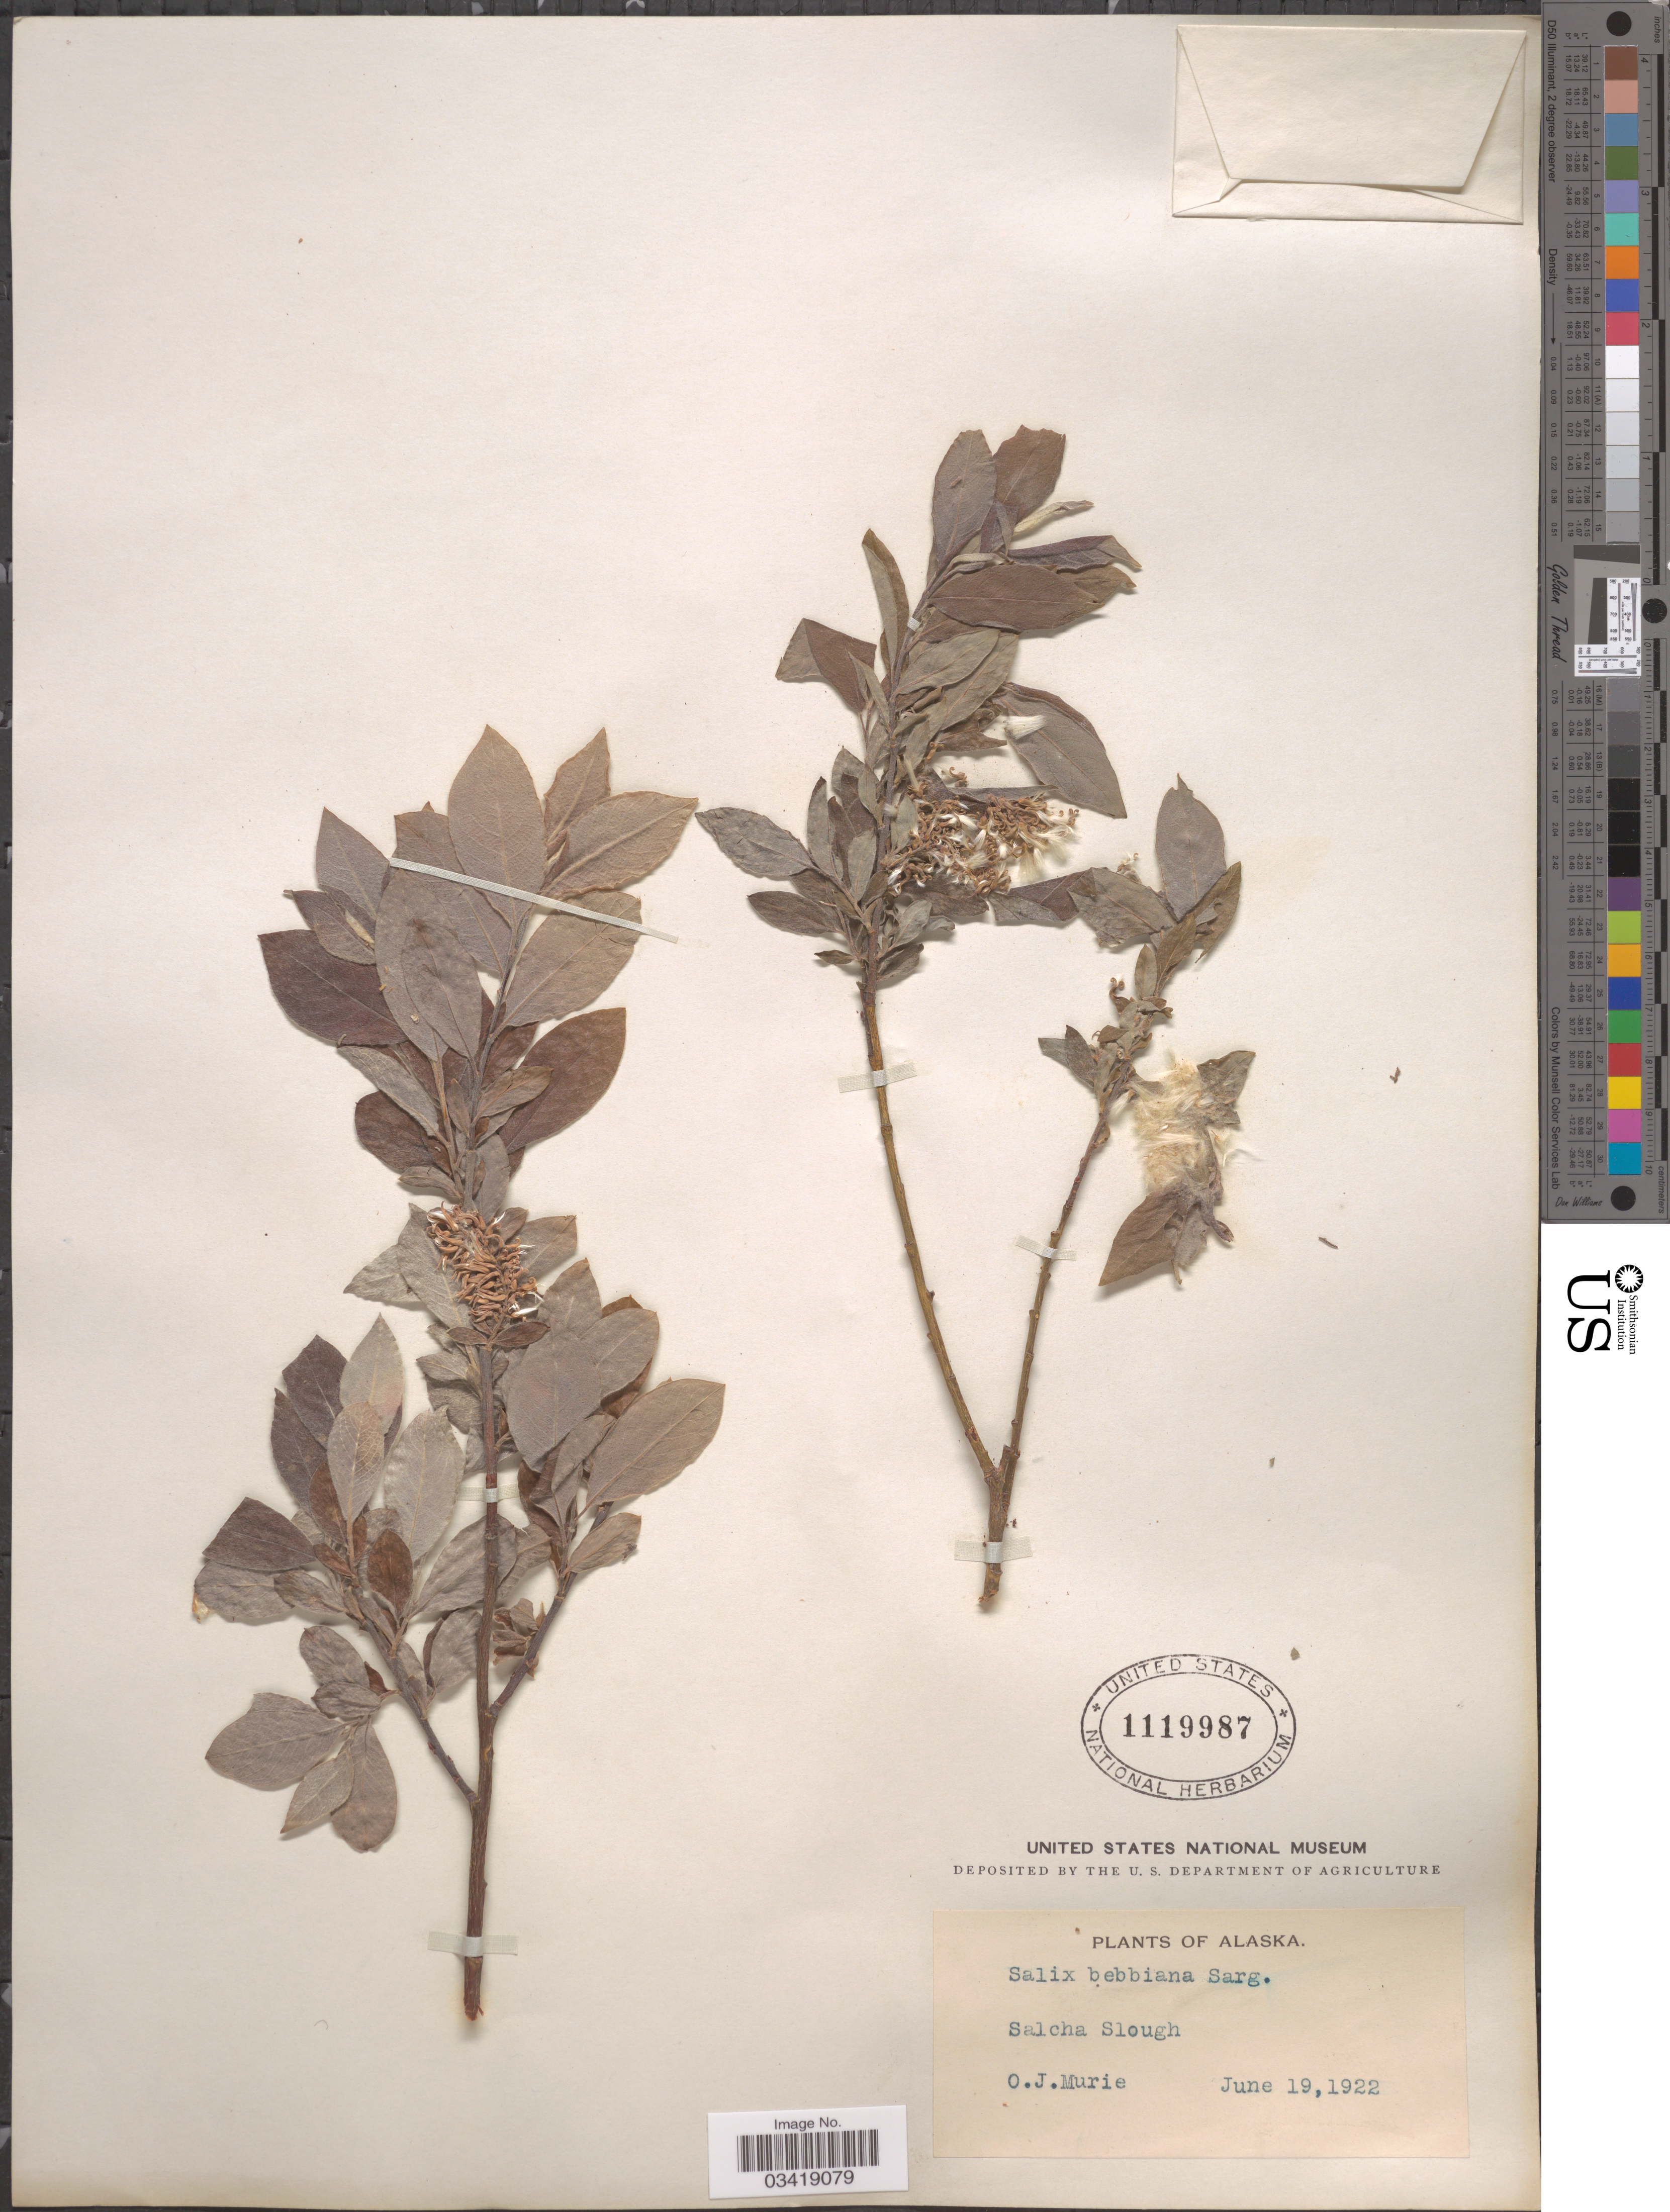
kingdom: Plantae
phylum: Tracheophyta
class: Magnoliopsida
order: Malpighiales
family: Salicaceae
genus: Salix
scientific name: Salix bebbiana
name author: Sarg.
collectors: O. Murie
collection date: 1922-06-19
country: United States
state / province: Alaska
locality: Salcha Slough.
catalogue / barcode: US 1119987